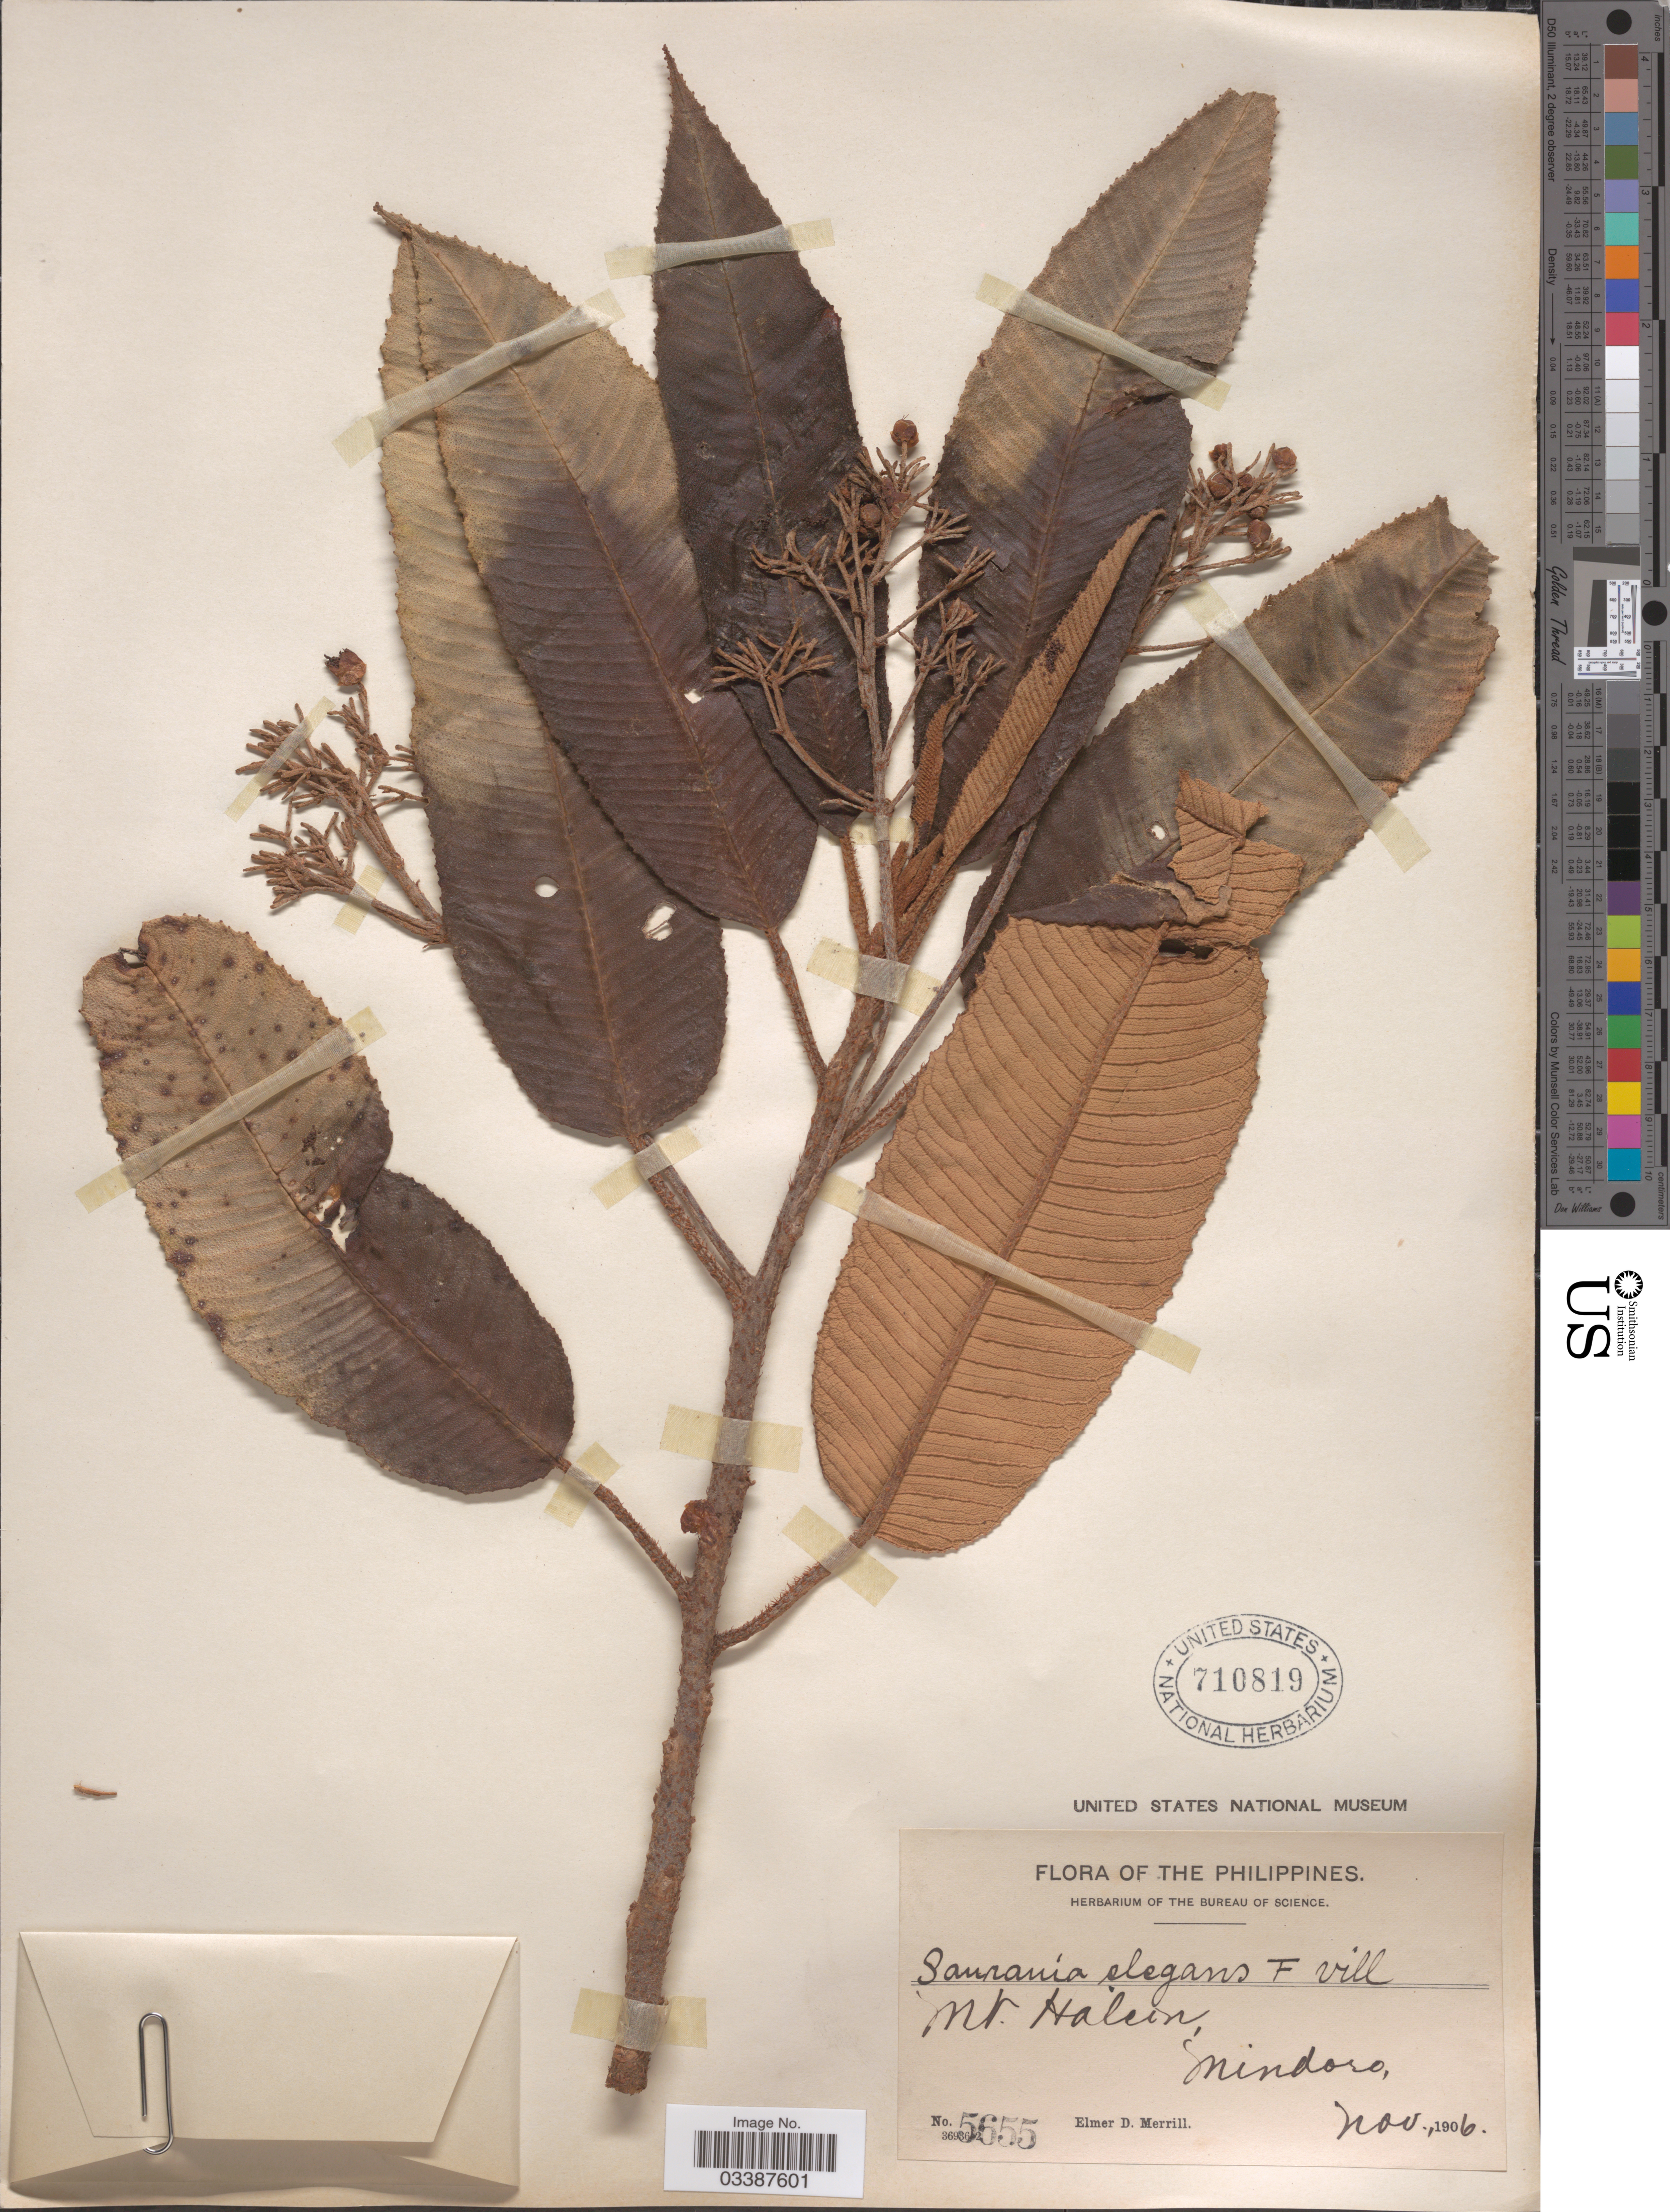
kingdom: Plantae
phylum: Tracheophyta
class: Magnoliopsida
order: Ericales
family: Actinidiaceae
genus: Saurauia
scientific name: Saurauia elegans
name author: Fern.-Vill.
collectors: E. D. Merrill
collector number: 5655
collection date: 1906-11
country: Philippines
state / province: Mimaropa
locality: Mt. Halcon, Mindoro.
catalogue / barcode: US 710819